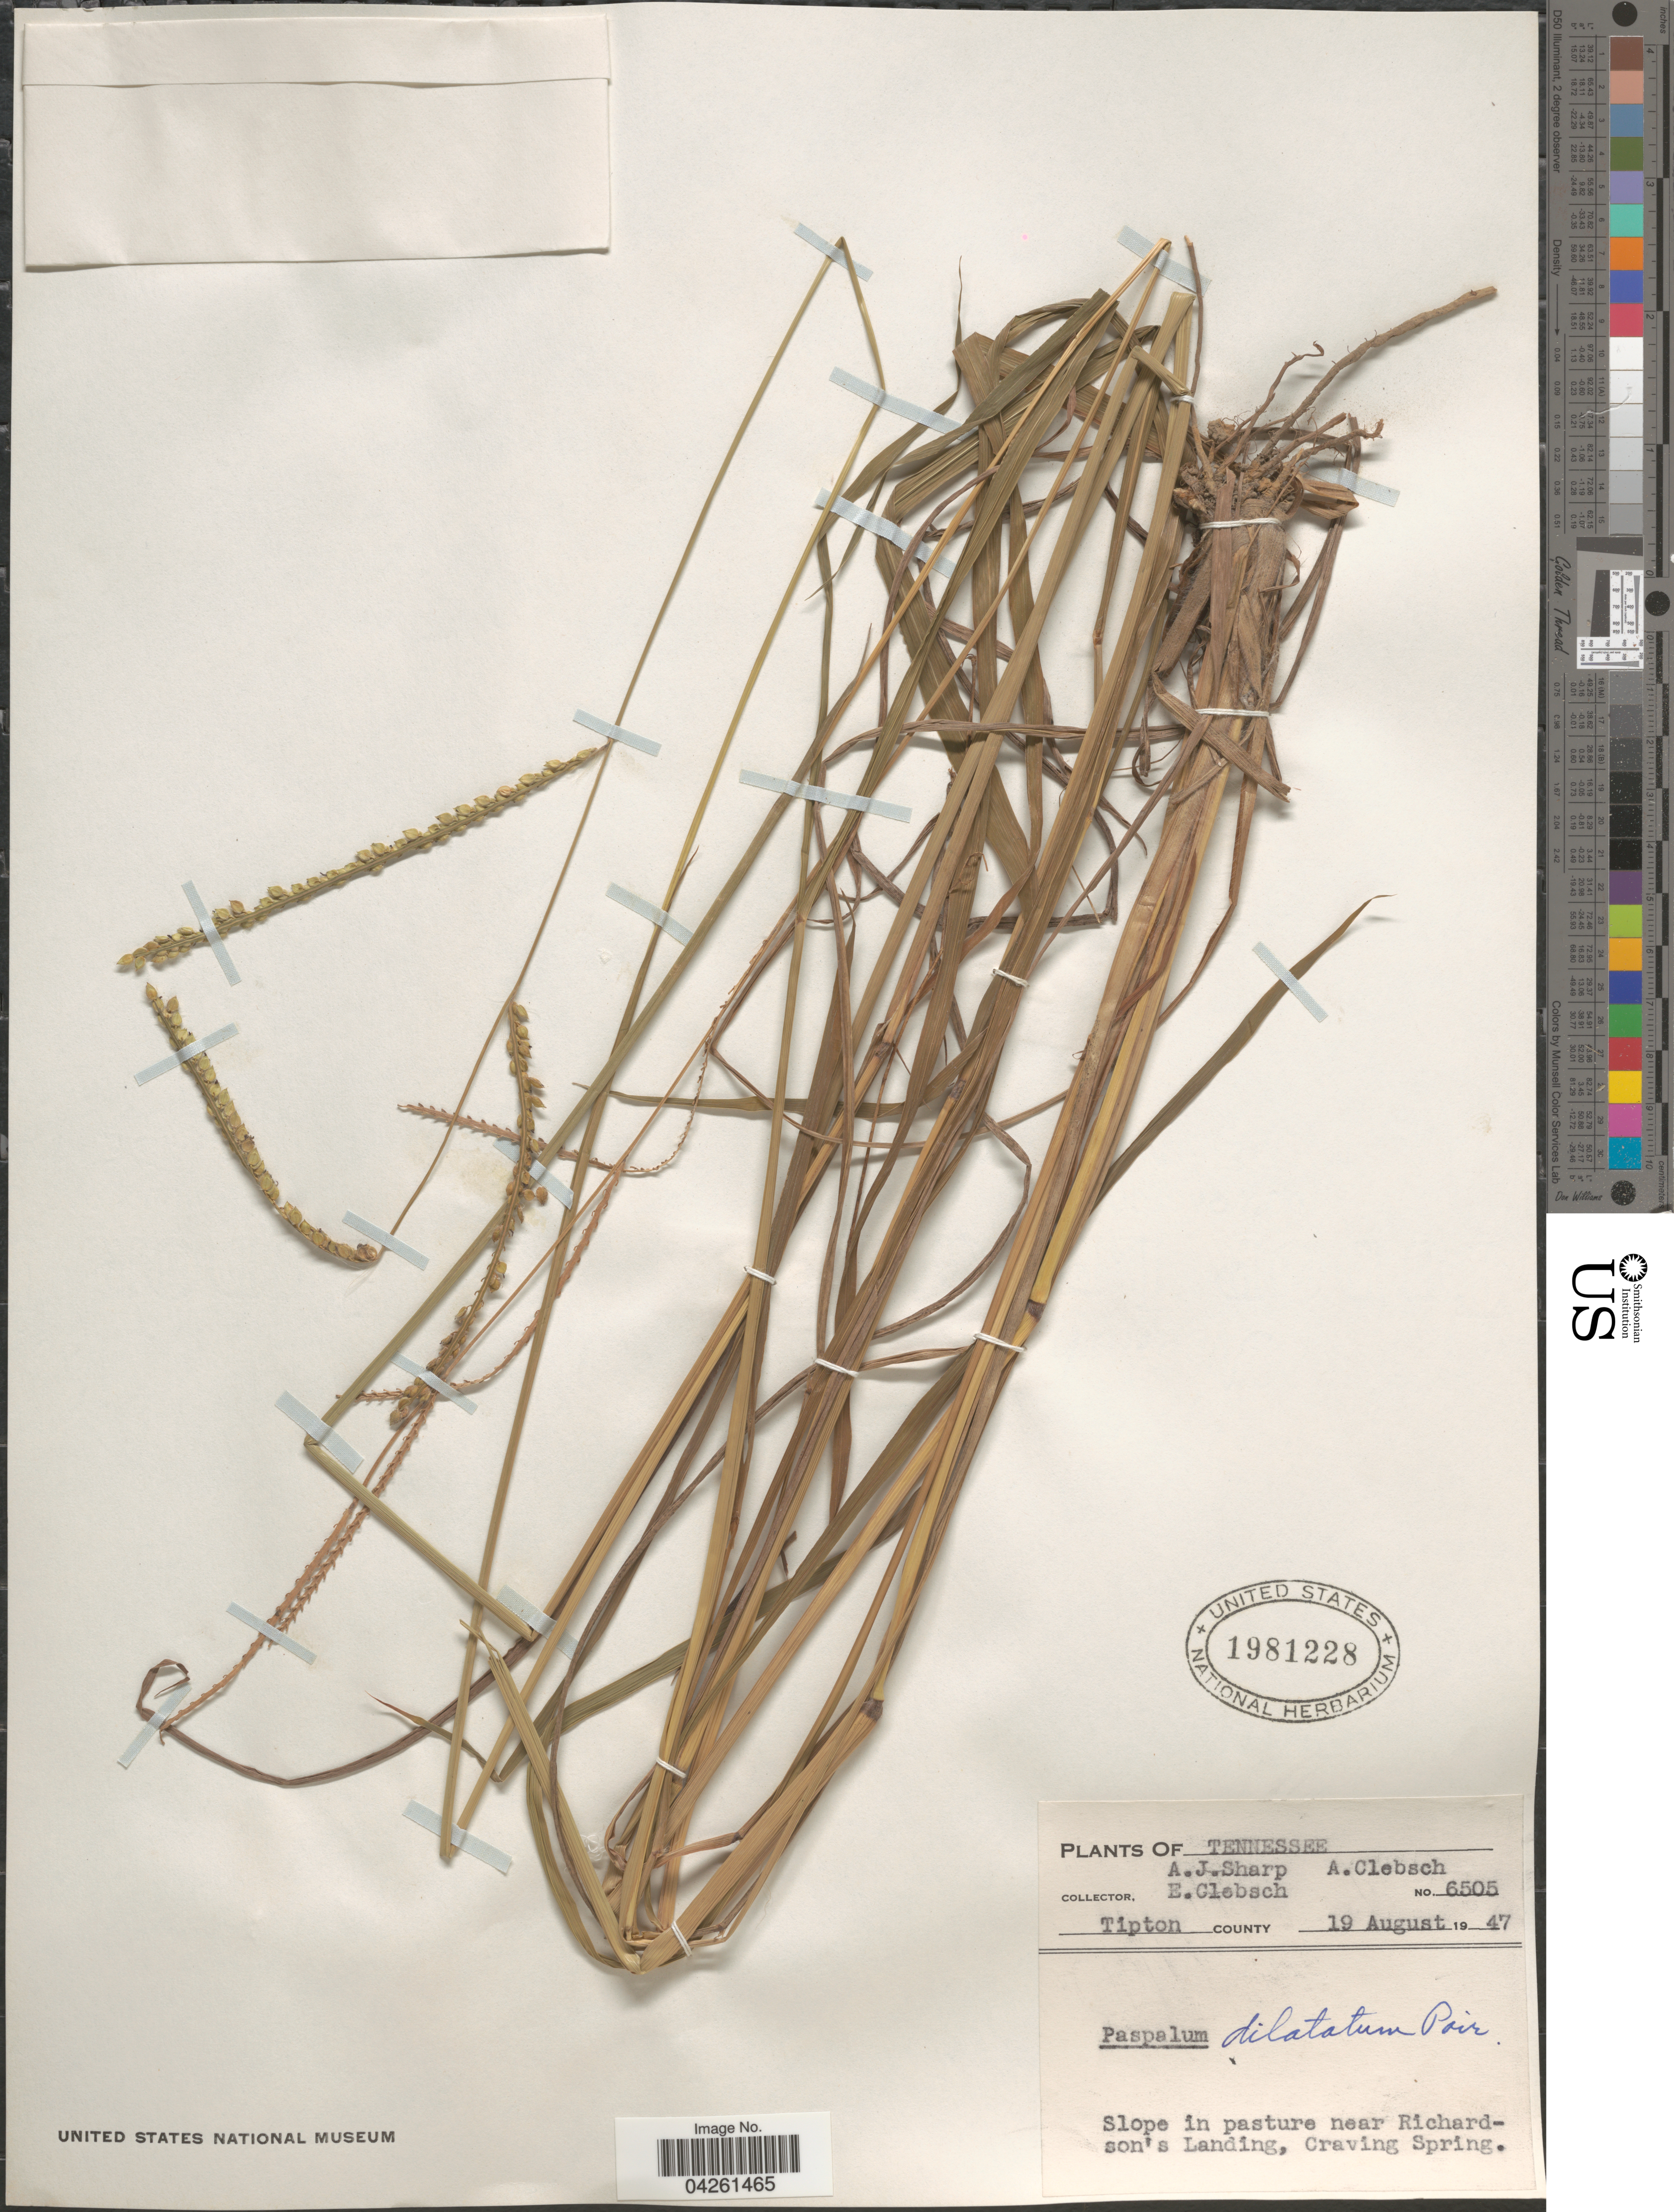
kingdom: Plantae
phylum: Tracheophyta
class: Liliopsida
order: Poales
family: Poaceae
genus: Paspalum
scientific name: Paspalum dilatatum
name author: Poir.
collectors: A. J. Sharp, E. Clebsch & A. Clebsch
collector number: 6505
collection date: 1947-08-19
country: United States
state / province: Tennessee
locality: Tipton County. Slope in pasture near Richardson's Landing, Craving Spring.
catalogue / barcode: US 1981228